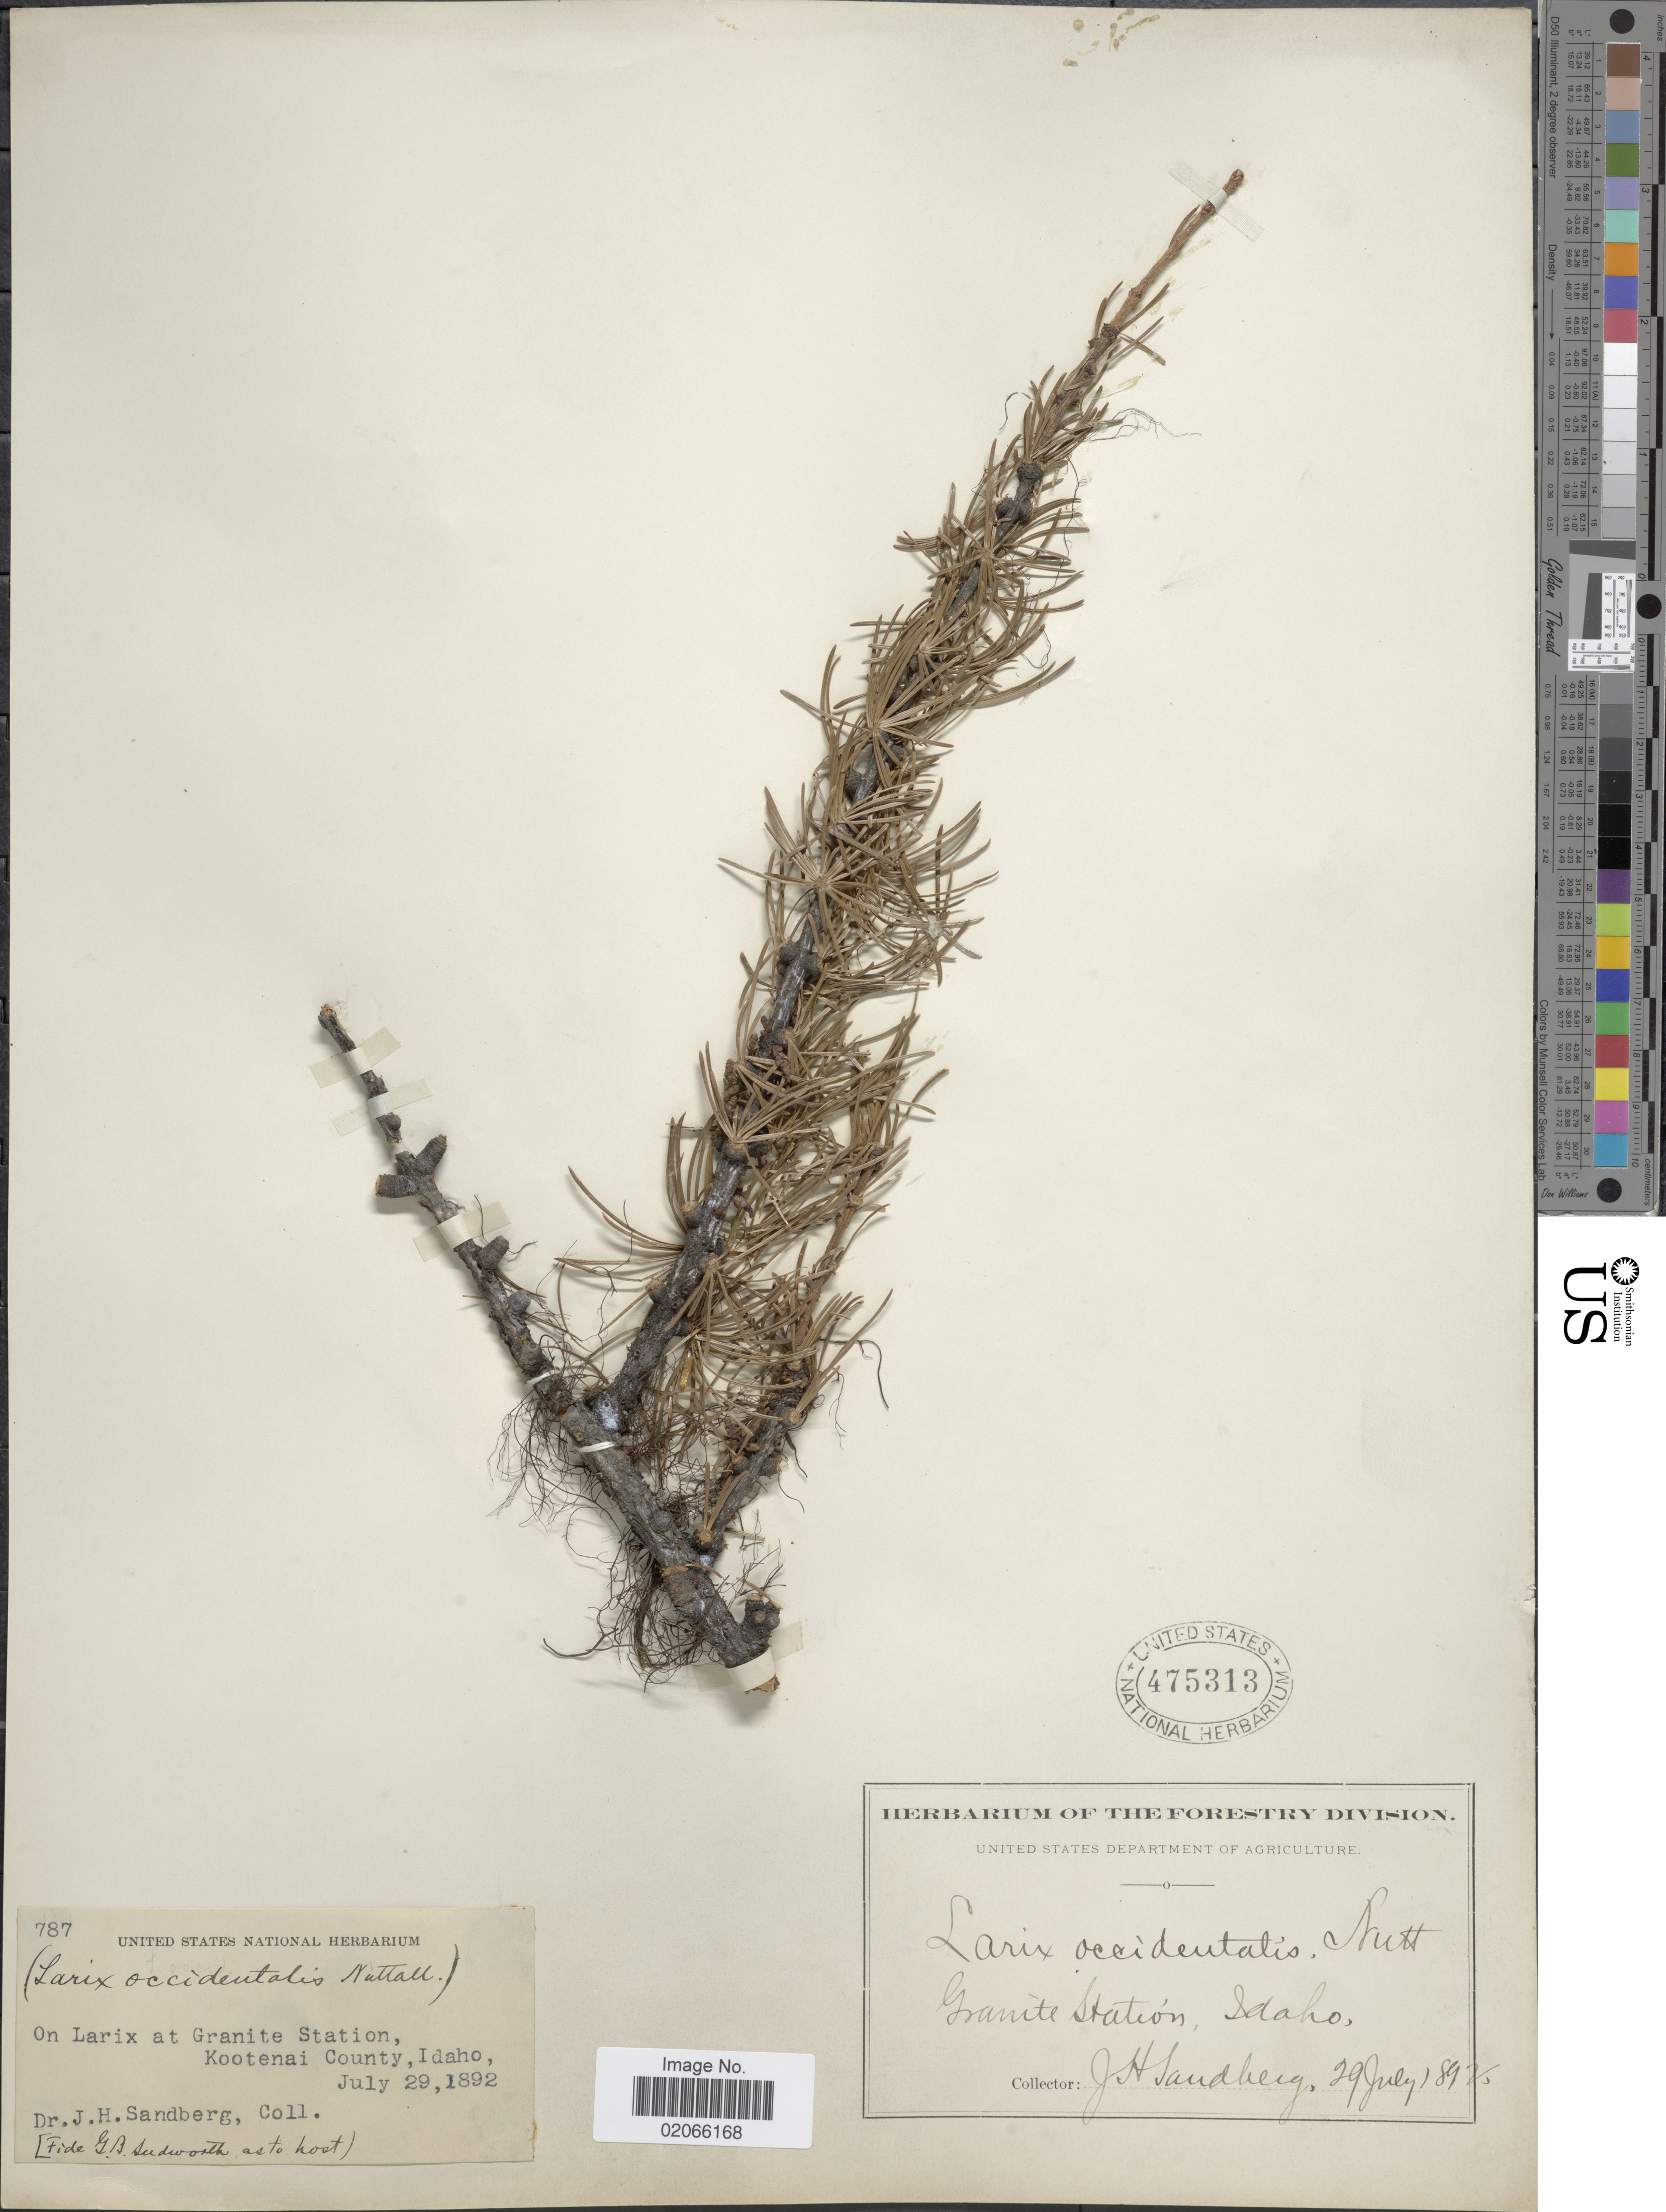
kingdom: Plantae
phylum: Tracheophyta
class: Pinopsida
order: Pinales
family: Pinaceae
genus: Larix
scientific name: Larix occidentalis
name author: Nutt.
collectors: J. H. Sandberg & G. B. Sudworth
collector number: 787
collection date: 1892-07-29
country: United States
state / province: Idaho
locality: On Larix at Granite Station, Kootenai County, Idaho,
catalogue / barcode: US 475313